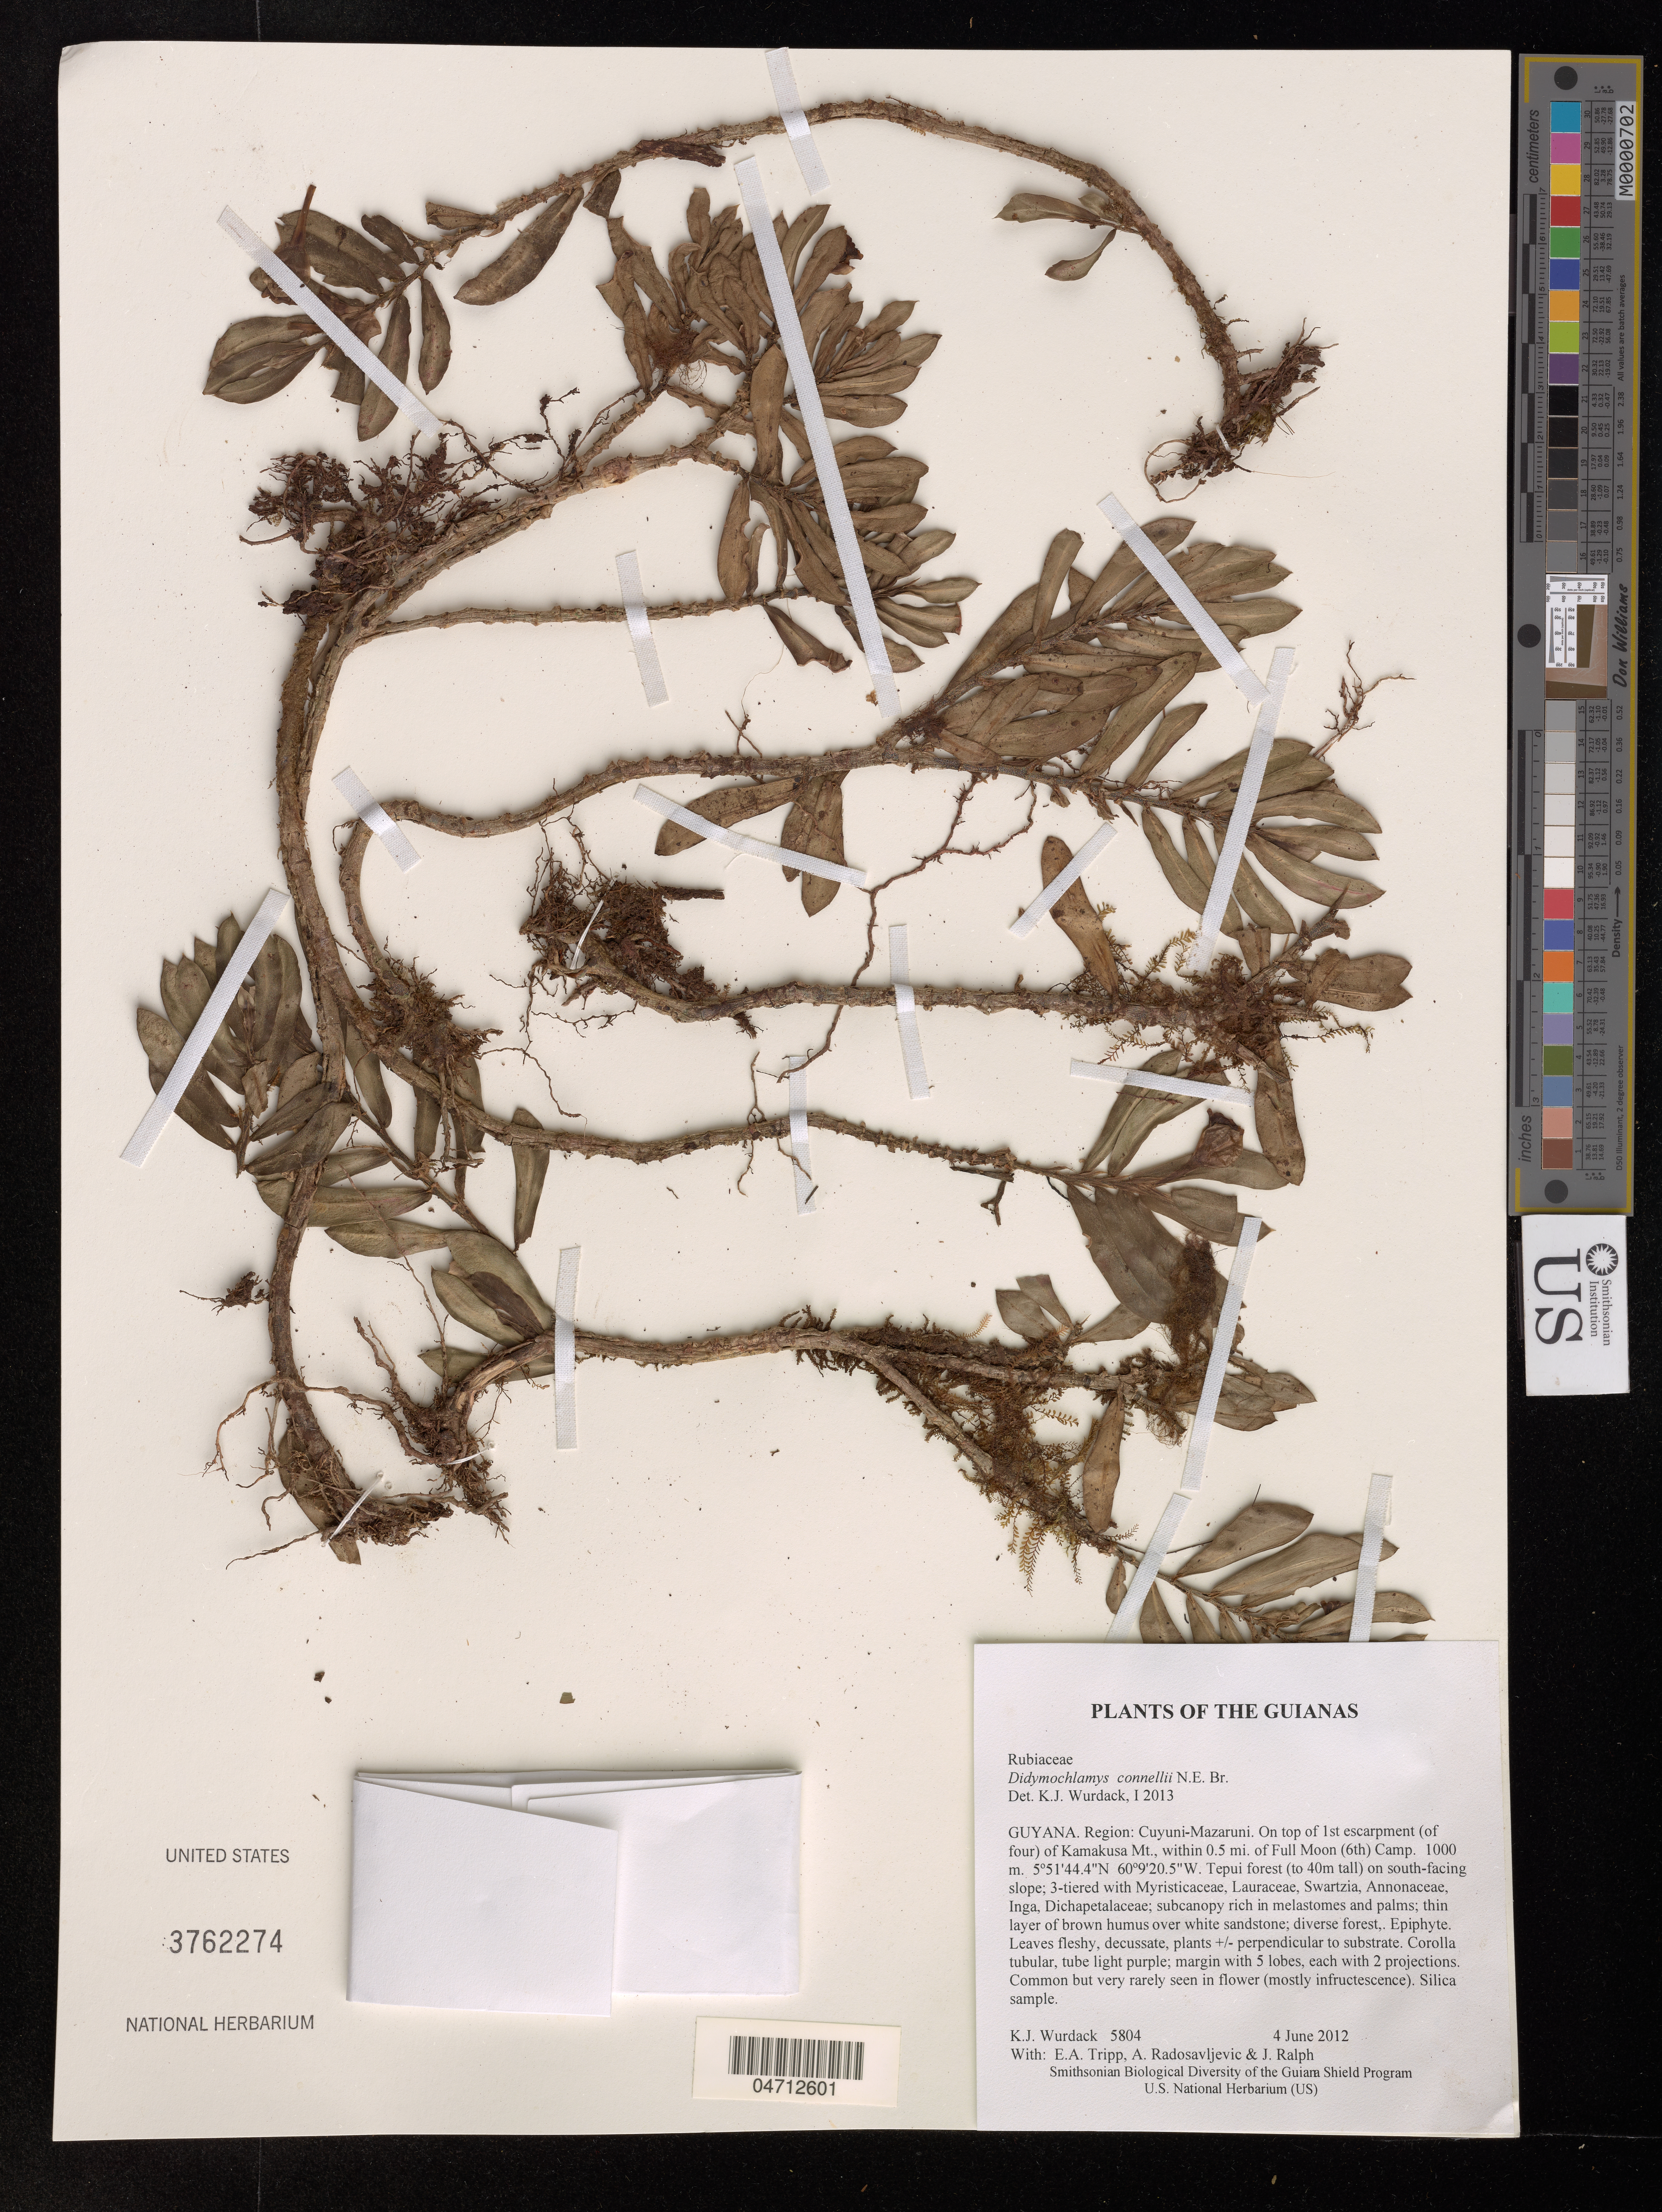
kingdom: Plantae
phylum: Tracheophyta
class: Magnoliopsida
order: Gentianales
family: Rubiaceae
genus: Didymochlamys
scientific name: Didymochlamys connellii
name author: N.E. Br.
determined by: Wurdack, Kenneth J., (US), Smithsonian Institution - National Museum of Natural History (UNITED STATES)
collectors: K. Wurdack, E. Tripp, A. Radosavljevic & J. Ralph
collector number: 5804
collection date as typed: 4 June 2012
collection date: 2012-06-04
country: Guyana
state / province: Cuyuni-Mazaruni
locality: On top of 1st escarpment (of four) of Kamakusa Mt., within 0.5 mi. of Full Moon (6th) Camp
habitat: Tepui forest (to 40m tall) on south-facing slope; 3-tiered with Myristicaceae, Lauraceae, Swartzia, Annonaceae, Inga, Dichapetalaceae; subcanopy rich in melastomes and palms; thin layer of brown humus over white sandstone; diverse forest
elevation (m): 1000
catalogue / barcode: US 3762274